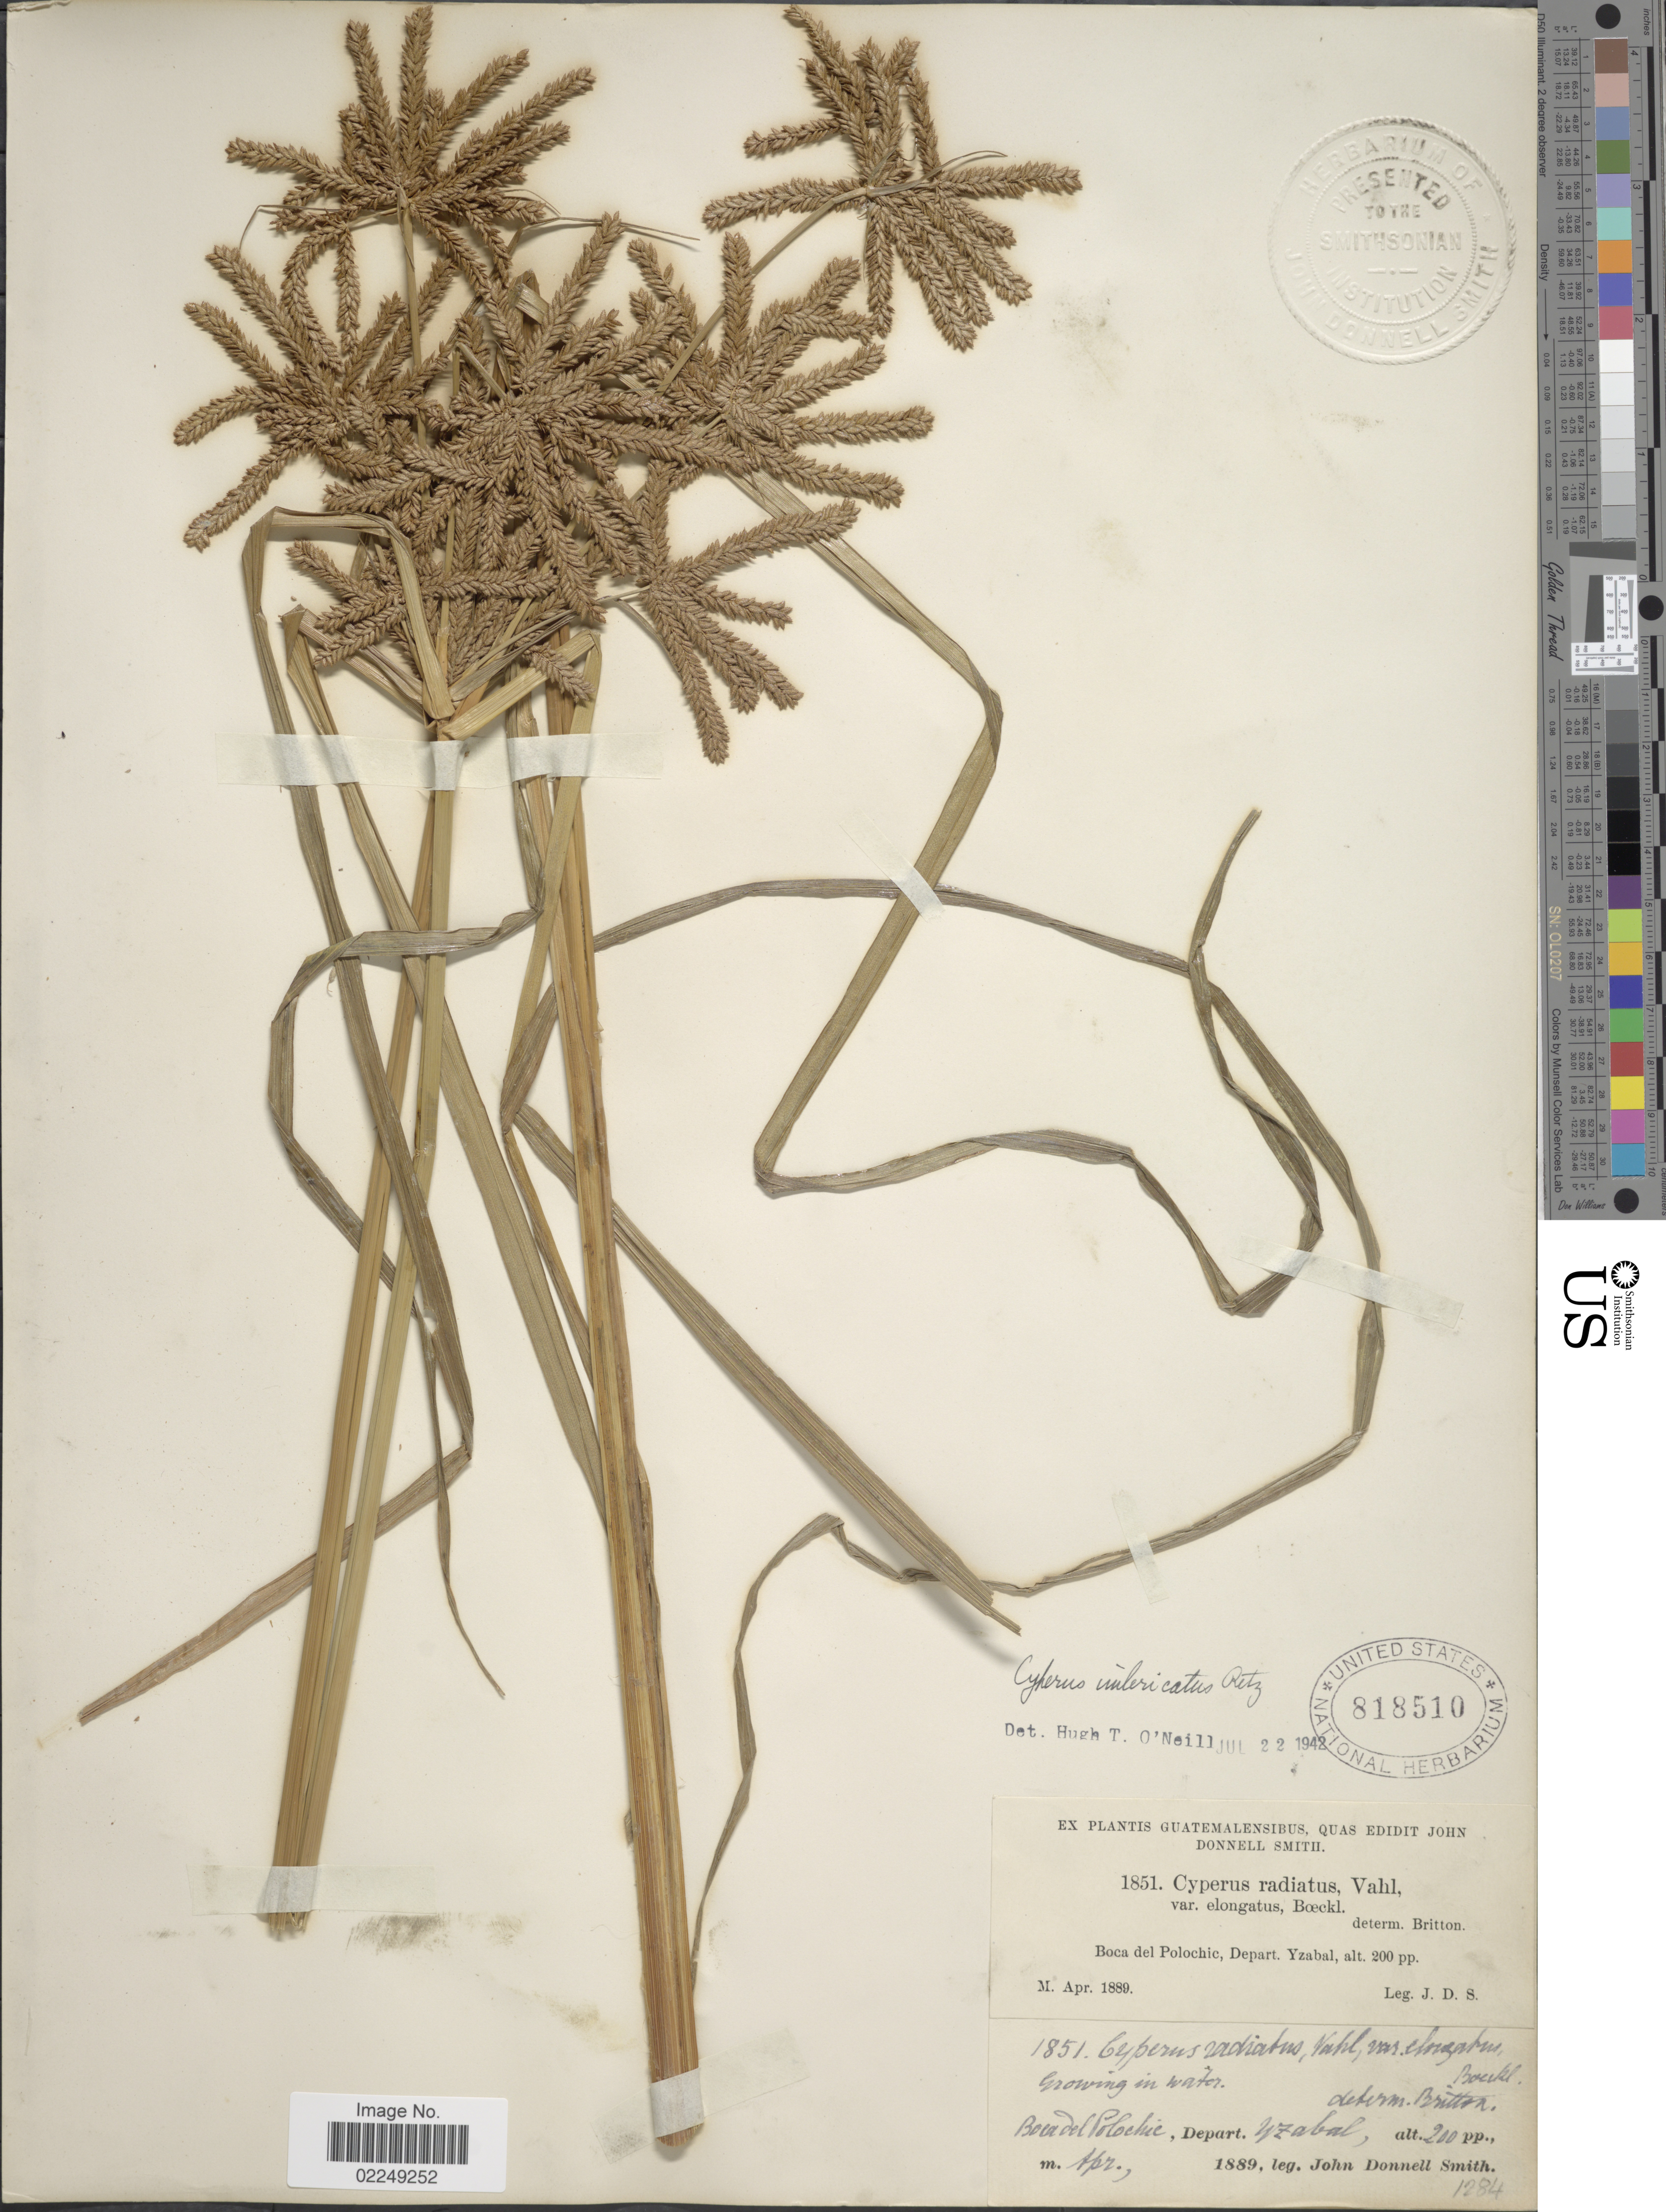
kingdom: Plantae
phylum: Tracheophyta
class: Liliopsida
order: Poales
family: Cyperaceae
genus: Cyperus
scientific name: Cyperus imbricatus Retz.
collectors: J. Donnell Smith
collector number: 1851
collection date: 1889-04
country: Guatemala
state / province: Izabal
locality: Boca del Polochic, Depart. Yzabal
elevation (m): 61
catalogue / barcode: US 818510